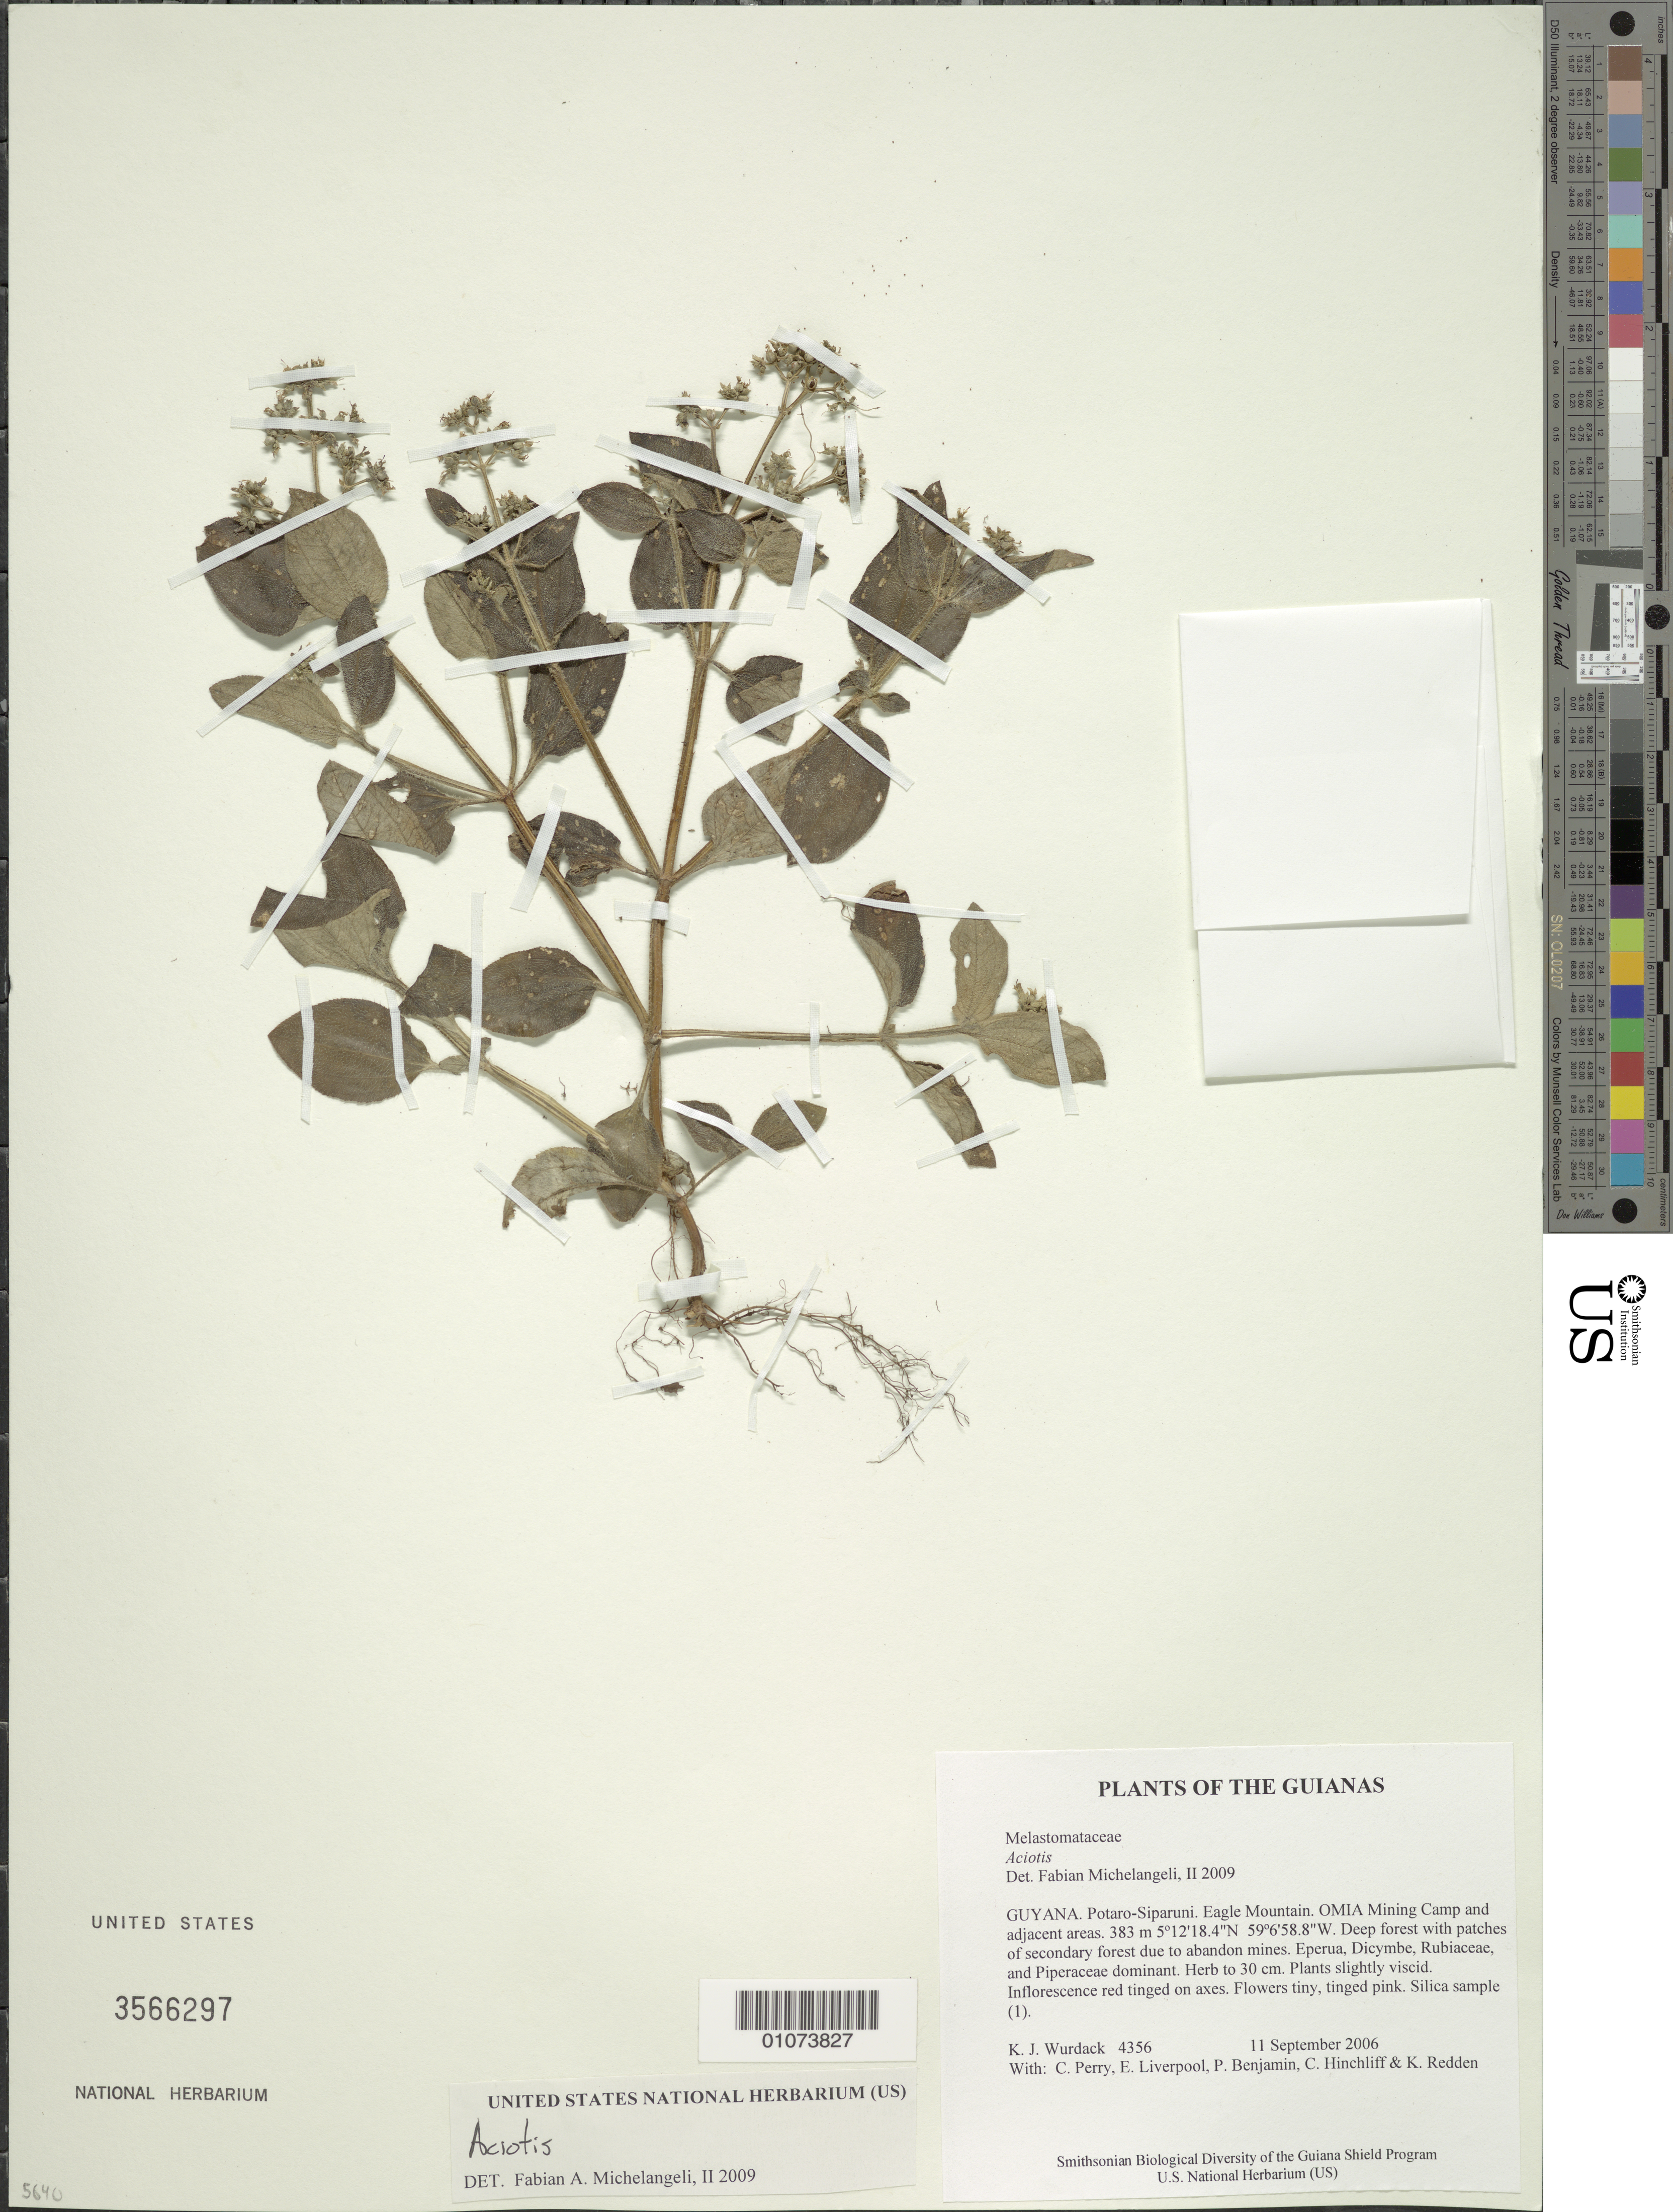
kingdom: Plantae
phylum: Tracheophyta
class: Magnoliopsida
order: Myrtales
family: Melastomataceae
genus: Aciotis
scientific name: Aciotis annua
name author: (Mart. ex DC.) Triana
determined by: Nunes, D.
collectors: K. Wurdack, C. Perry, E. Liverpool, P. Benjamin, C. E. Hinchliff & K. M. Redden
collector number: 4356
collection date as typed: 11 September 2006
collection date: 2006-09-11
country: Guyana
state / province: Potaro-Siparuni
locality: Eagle Mountain. OMIA Mining Camp and adjacent areas.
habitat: Deep forest with patches of secondary forest due to abandoned mines. Eperua, Dicymbe, Rubiaceae, and Piperaceae dominant.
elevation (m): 383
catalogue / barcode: US 3566297